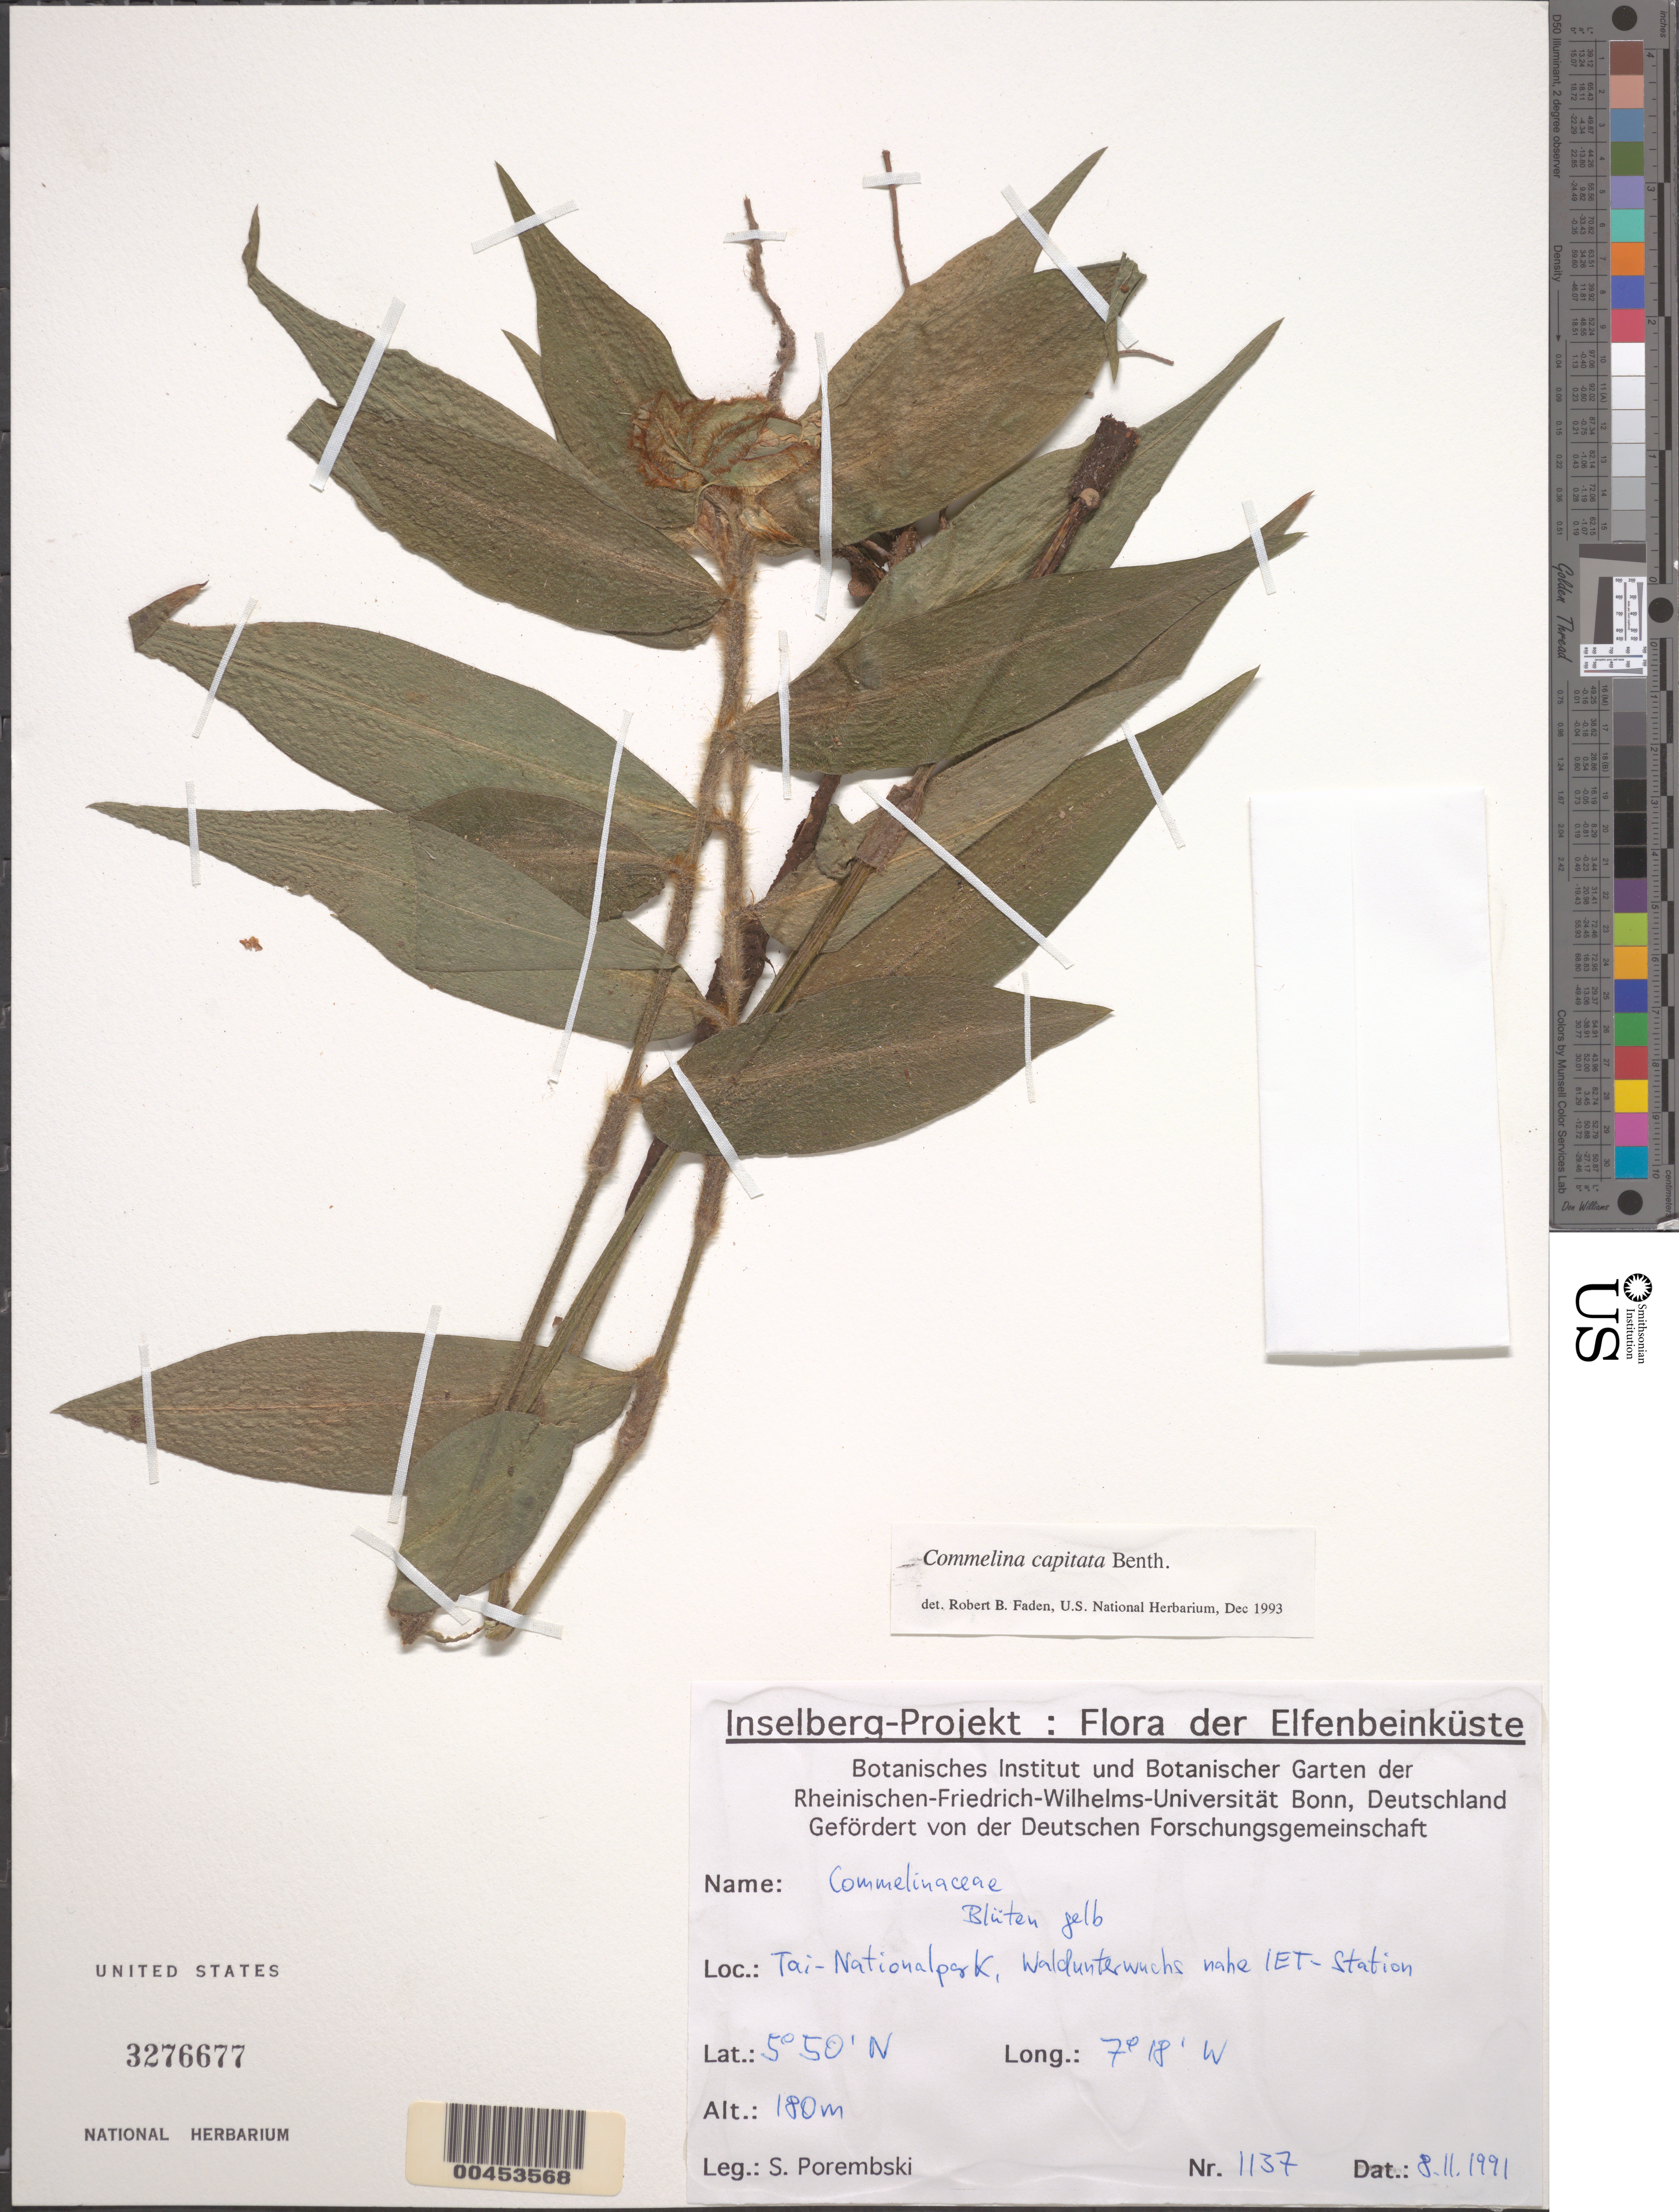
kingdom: Plantae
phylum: Tracheophyta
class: Liliopsida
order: Commelinales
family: Commelinaceae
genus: Commelina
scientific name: Commelina capitata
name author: Benth.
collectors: S. Porembski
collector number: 1137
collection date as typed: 08 Nov 1991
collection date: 1991-11-08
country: Ivory Coast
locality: Tai National Park, near iet station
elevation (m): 180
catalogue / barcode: US 3276677